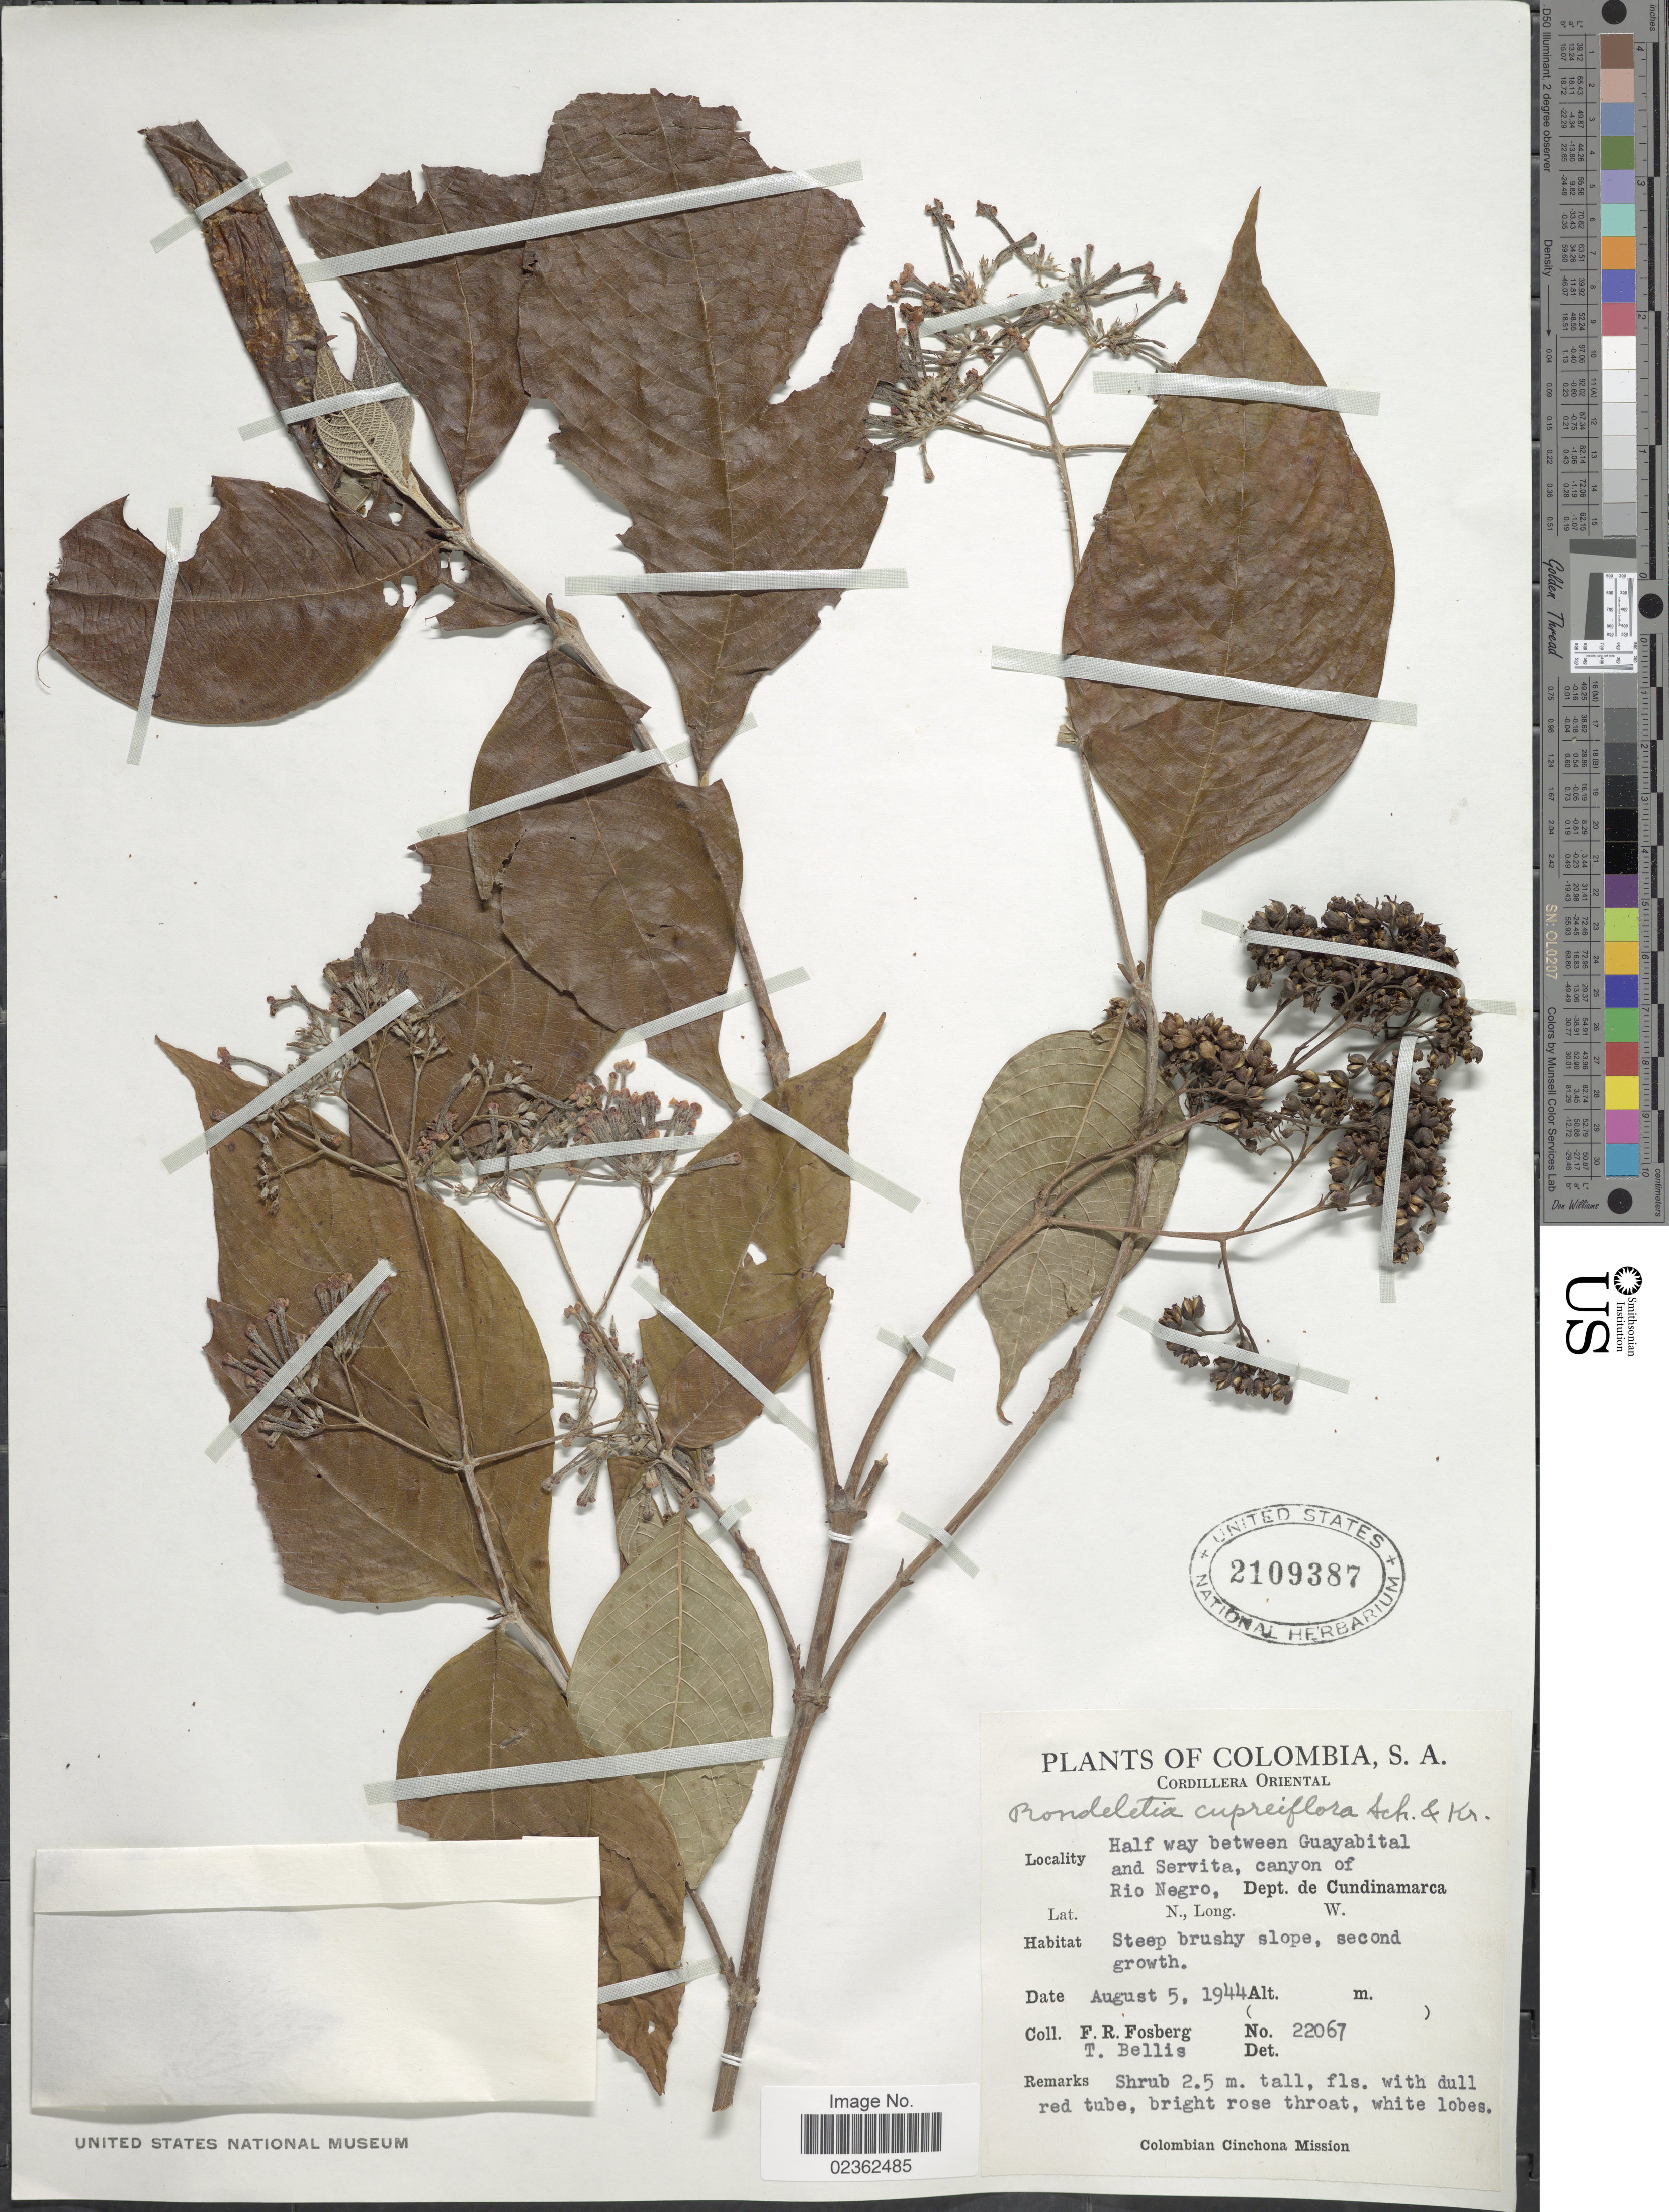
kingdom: Plantae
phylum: Tracheophyta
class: Magnoliopsida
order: Gentianales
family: Rubiaceae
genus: Arachnothryx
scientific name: Arachnothryx cupreiflora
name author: (K. Schum. & K. Krause) Steyerm.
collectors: F. R. Fosberg & T. Bellis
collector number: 22067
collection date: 1944-08-05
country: Colombia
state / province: Cundinamarca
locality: S.A., Cordillera Oriental, half way between Guayabital and Servita, canyon of Rio Negro, steep brushy slope.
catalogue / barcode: US 2109387